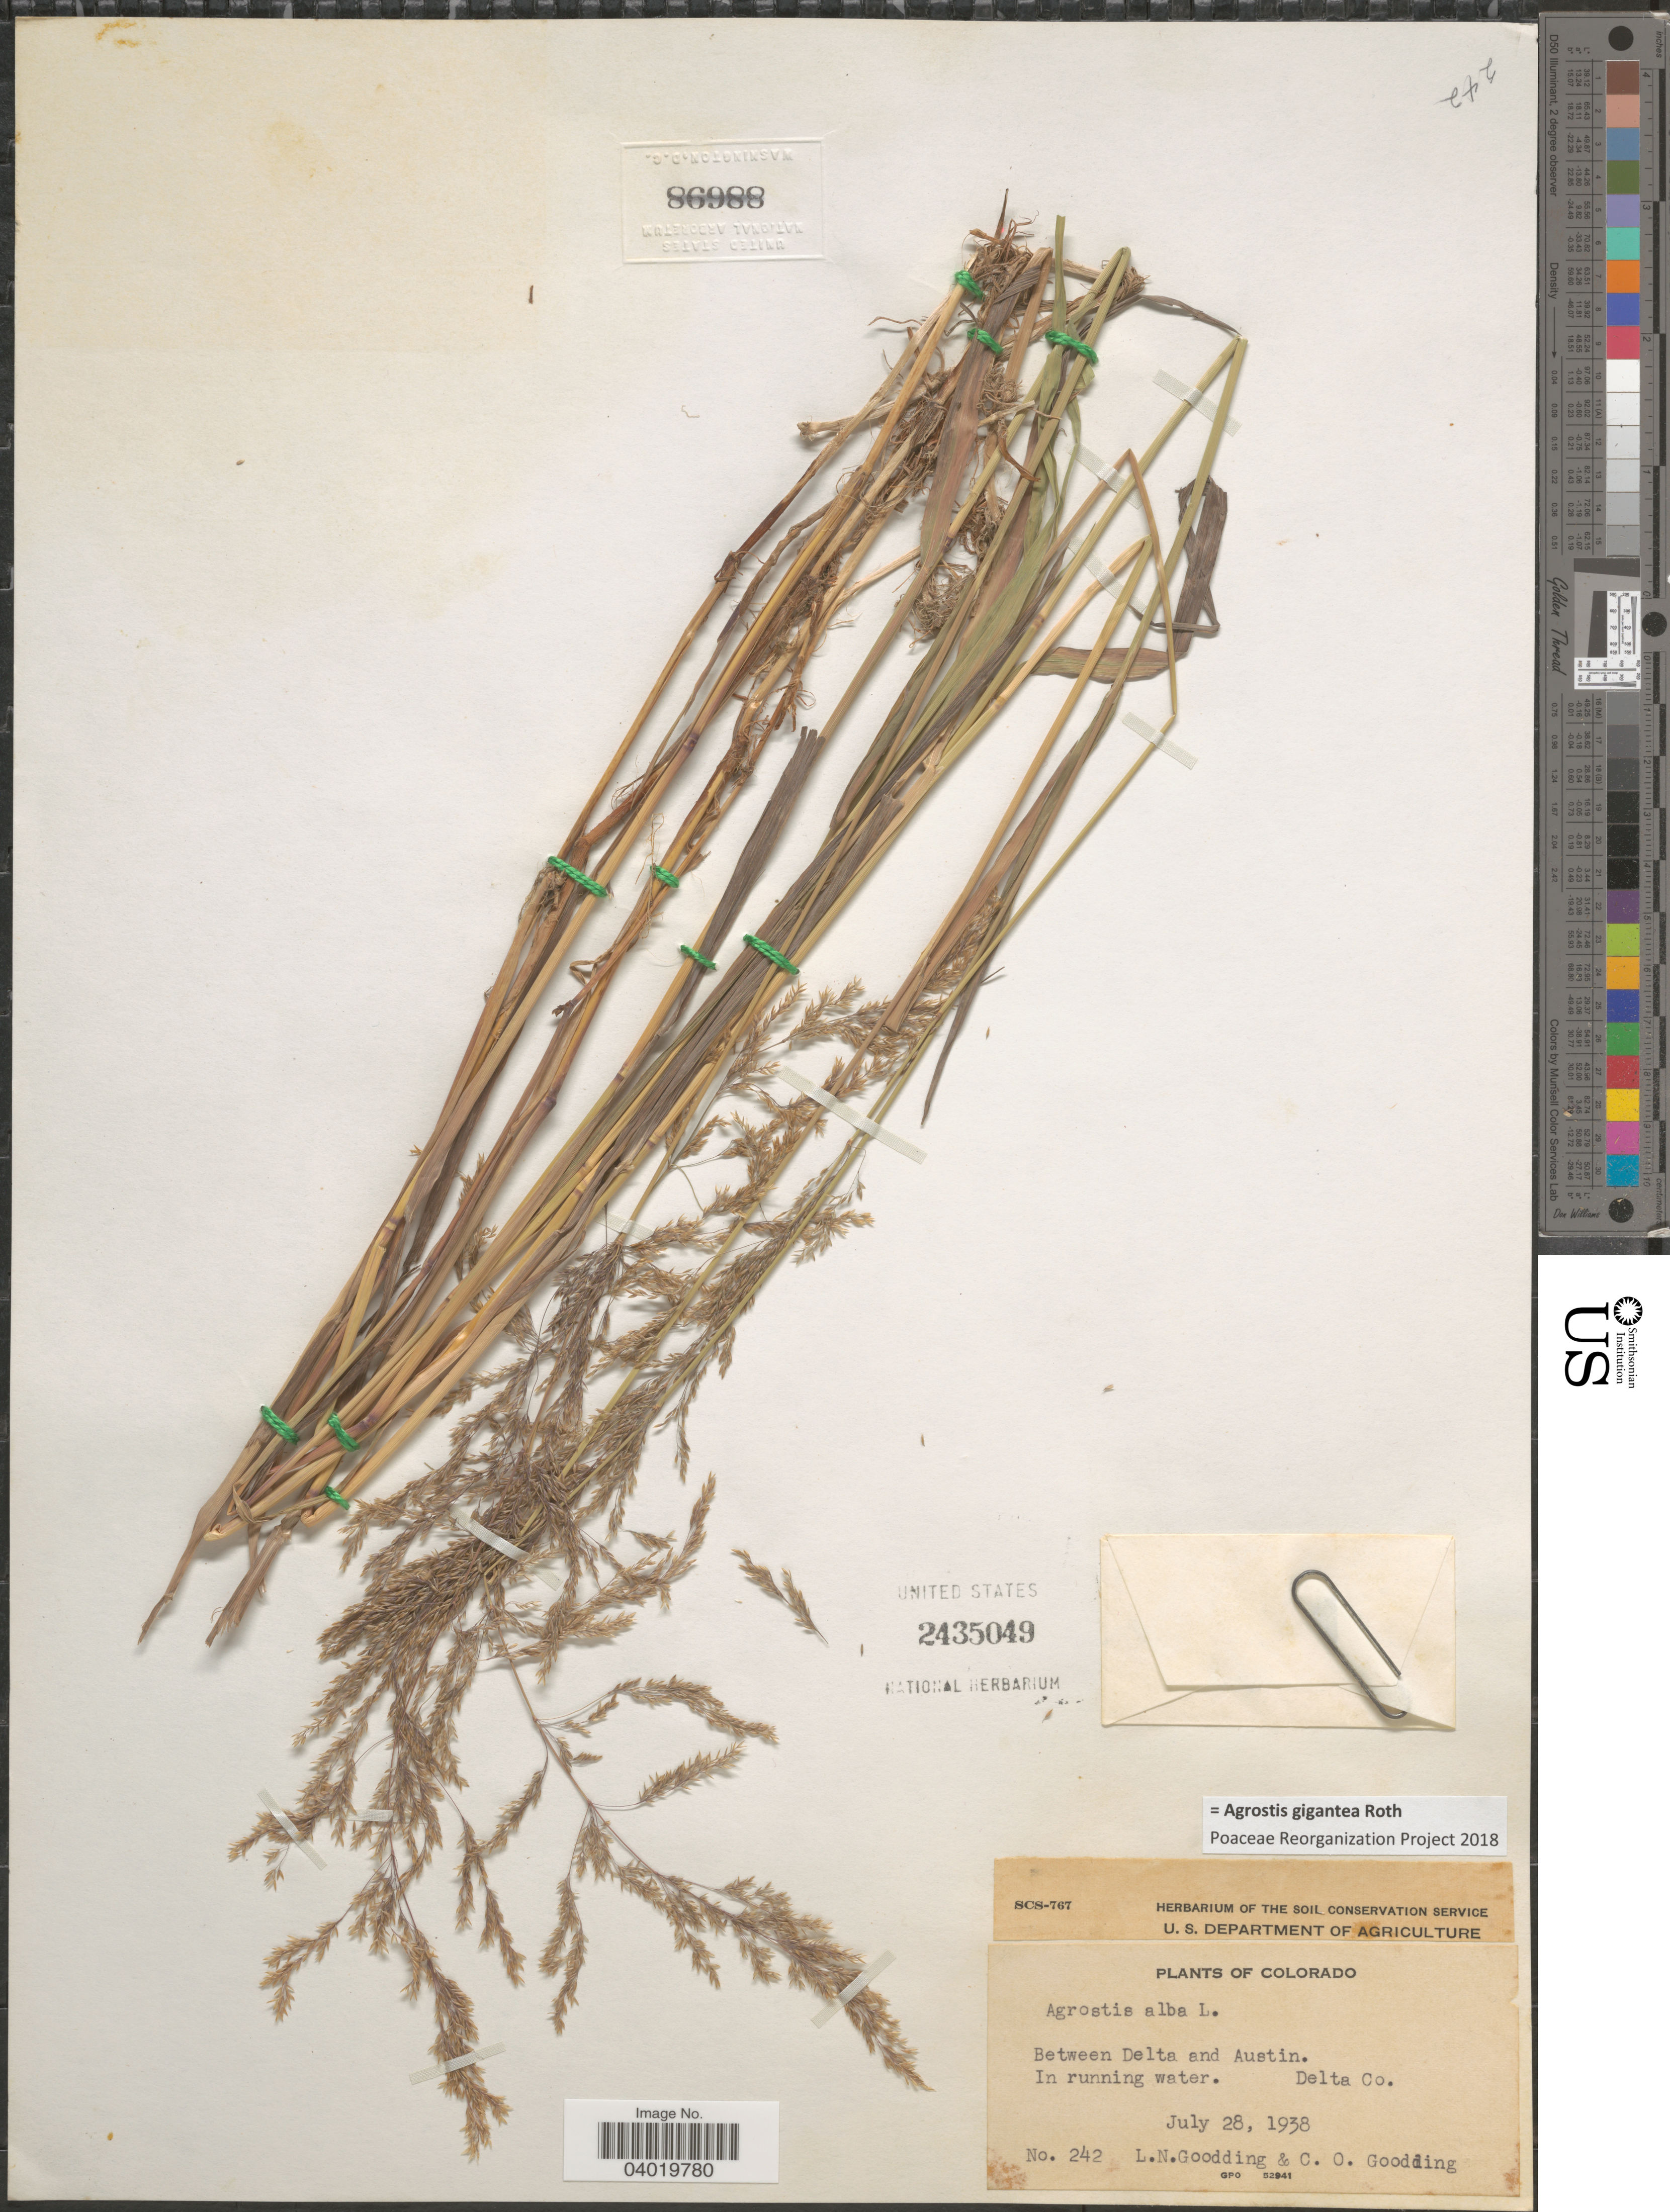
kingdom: Plantae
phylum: Tracheophyta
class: Liliopsida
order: Poales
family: Poaceae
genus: Agrostis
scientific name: Agrostis gigantea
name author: Roth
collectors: L. N. Goodding & C. Goodding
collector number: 242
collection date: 1938-07-28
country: United States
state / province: Colorado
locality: Between Delta and Austin. In running water. Delta Co.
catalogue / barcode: US 2435049